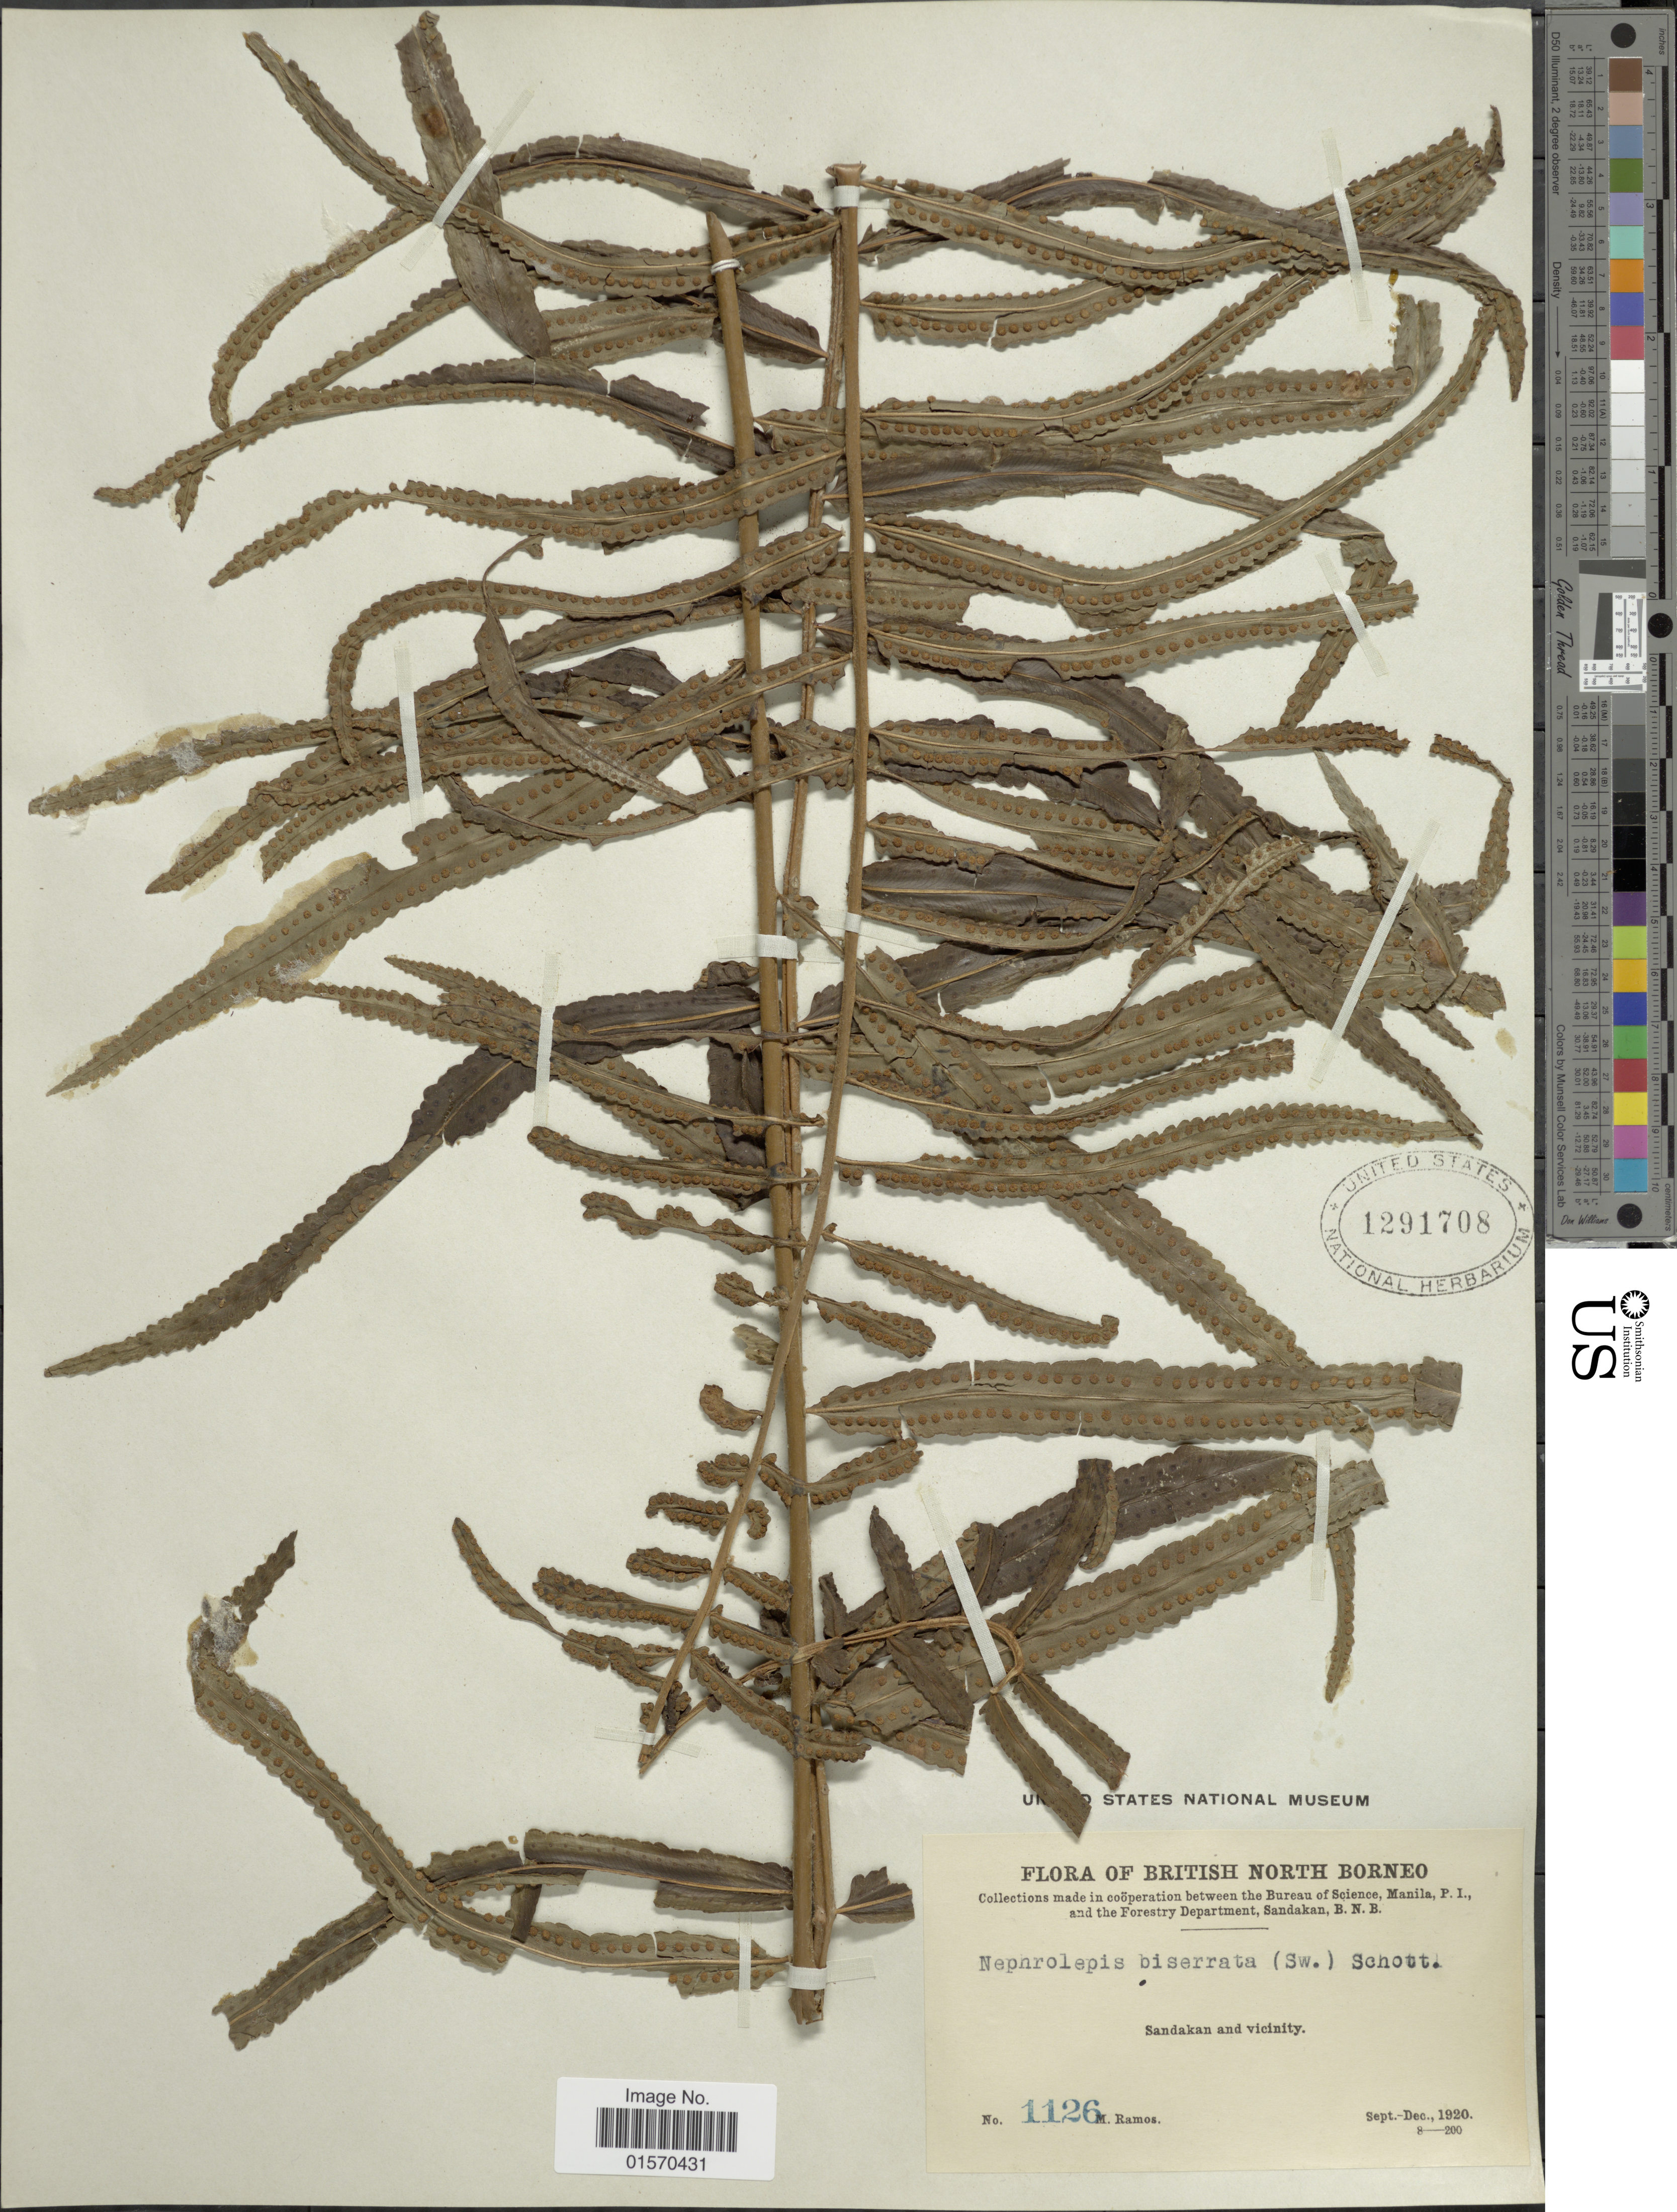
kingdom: Plantae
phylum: Tracheophyta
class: Polypodiopsida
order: Polypodiales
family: Nephrolepidaceae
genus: Nephrolepis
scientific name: Nephrolepis biserrata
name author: (Sw.) Schott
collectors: M. Ramos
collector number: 1126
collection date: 1920-09/1920-12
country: Malaysia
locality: British North Borneo. Sandakan and vicinity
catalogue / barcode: US 1291708